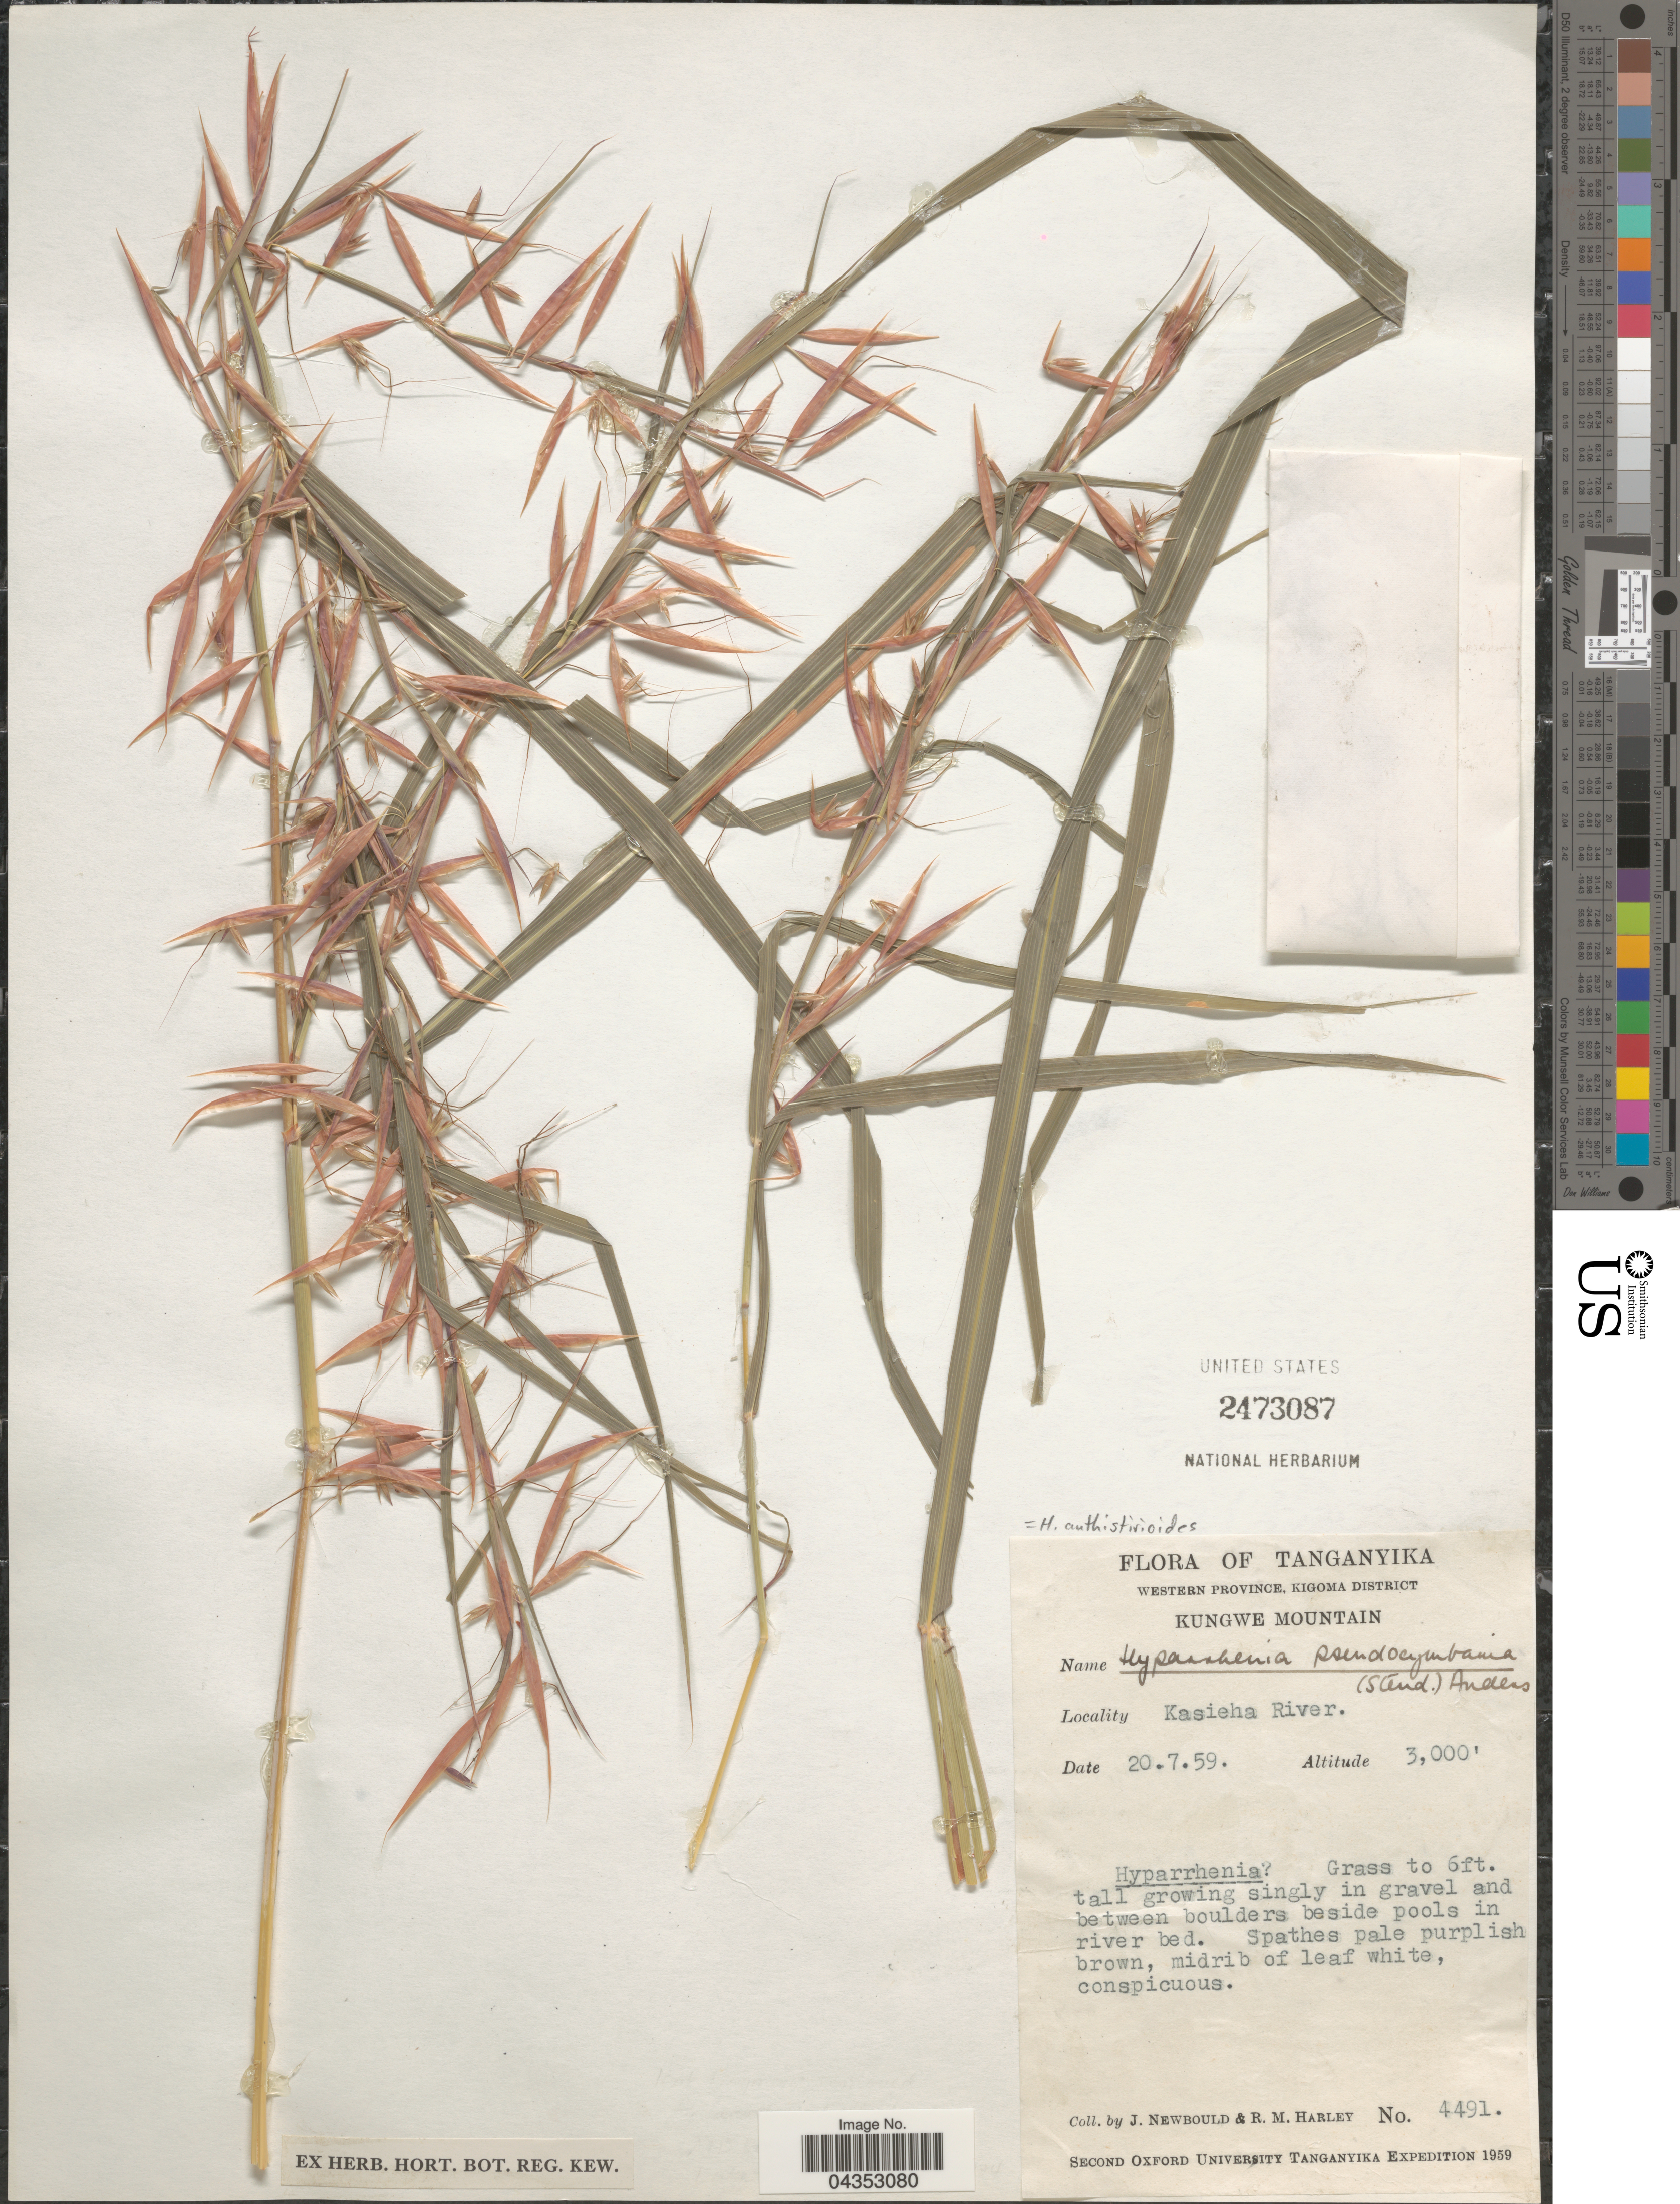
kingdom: Plantae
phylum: Tracheophyta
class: Liliopsida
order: Poales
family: Poaceae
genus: Hyparrhenia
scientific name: Hyparrhenia anthistirioides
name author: (Hochst. ex A. Rich.) Andersson ex Stapf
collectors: J. Newbould & R. M. Harley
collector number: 4491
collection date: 1959-07-20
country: Tanzania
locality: Tanganyika. Western Provnce, Kigoma District. Kungwe Mountain. Kasieha River. Second Oxford University Tanganyika Expedition 1959.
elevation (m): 914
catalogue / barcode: US 2473087